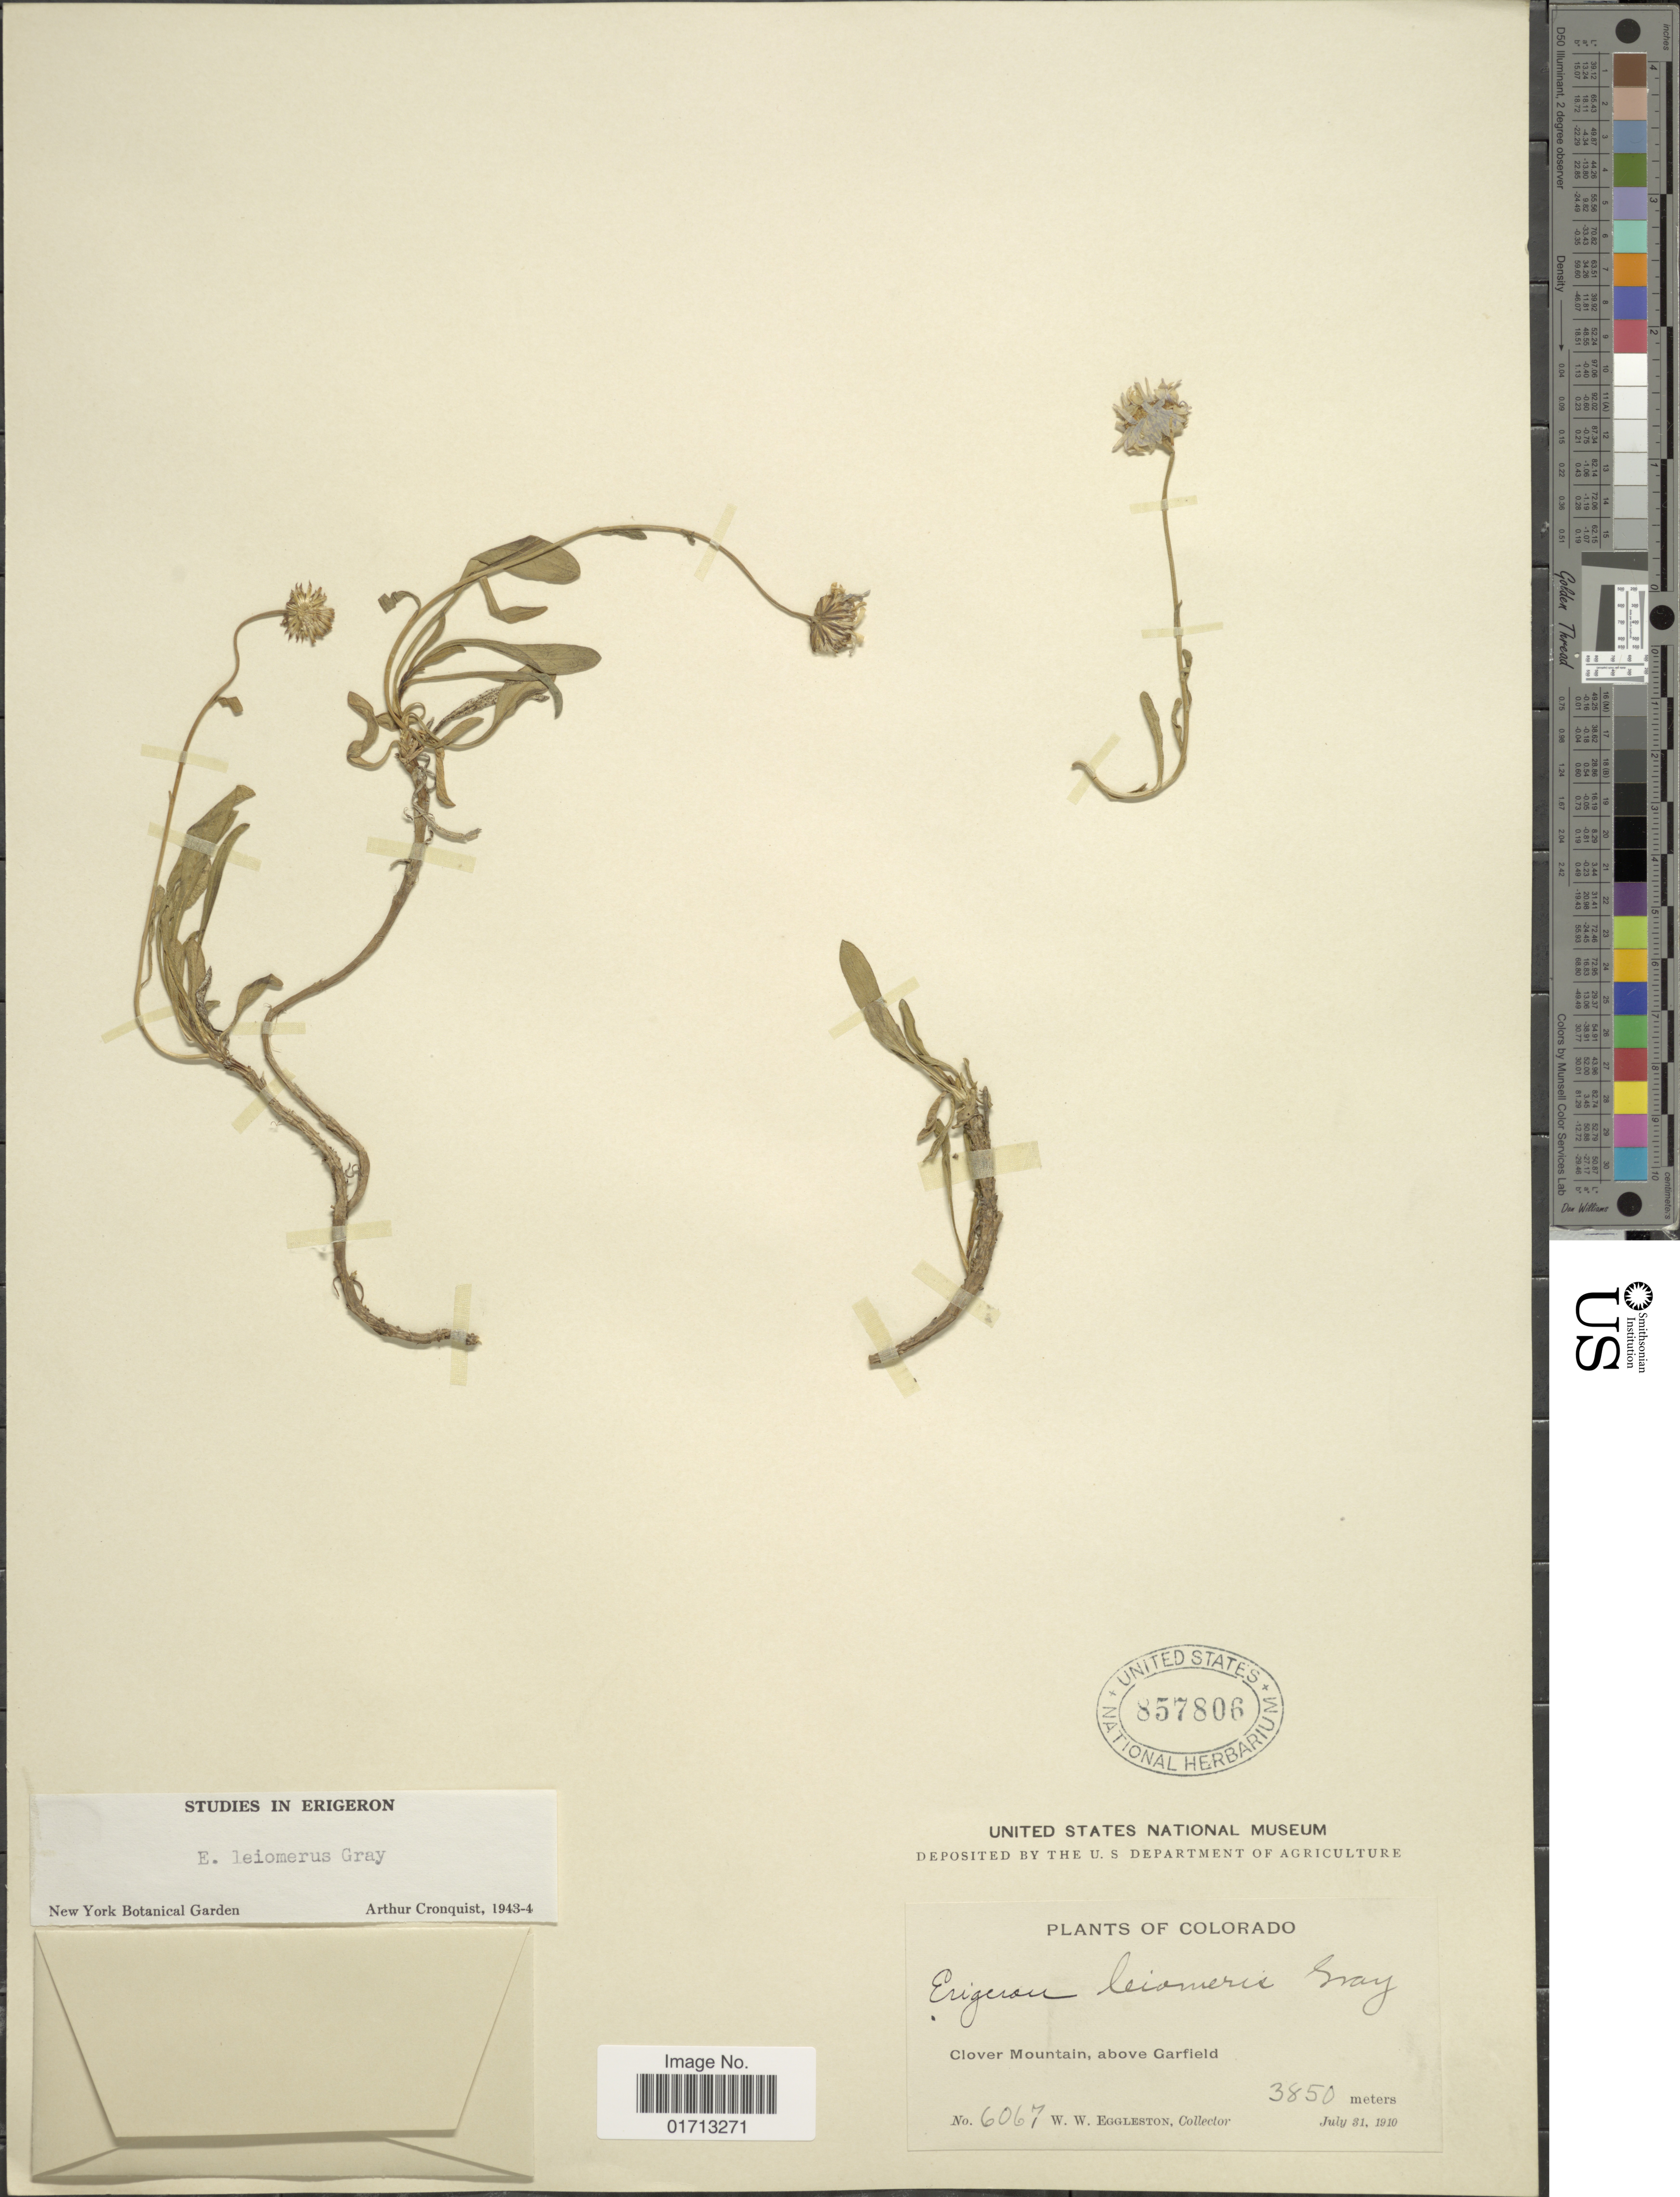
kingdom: Plantae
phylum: Tracheophyta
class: Magnoliopsida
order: Asterales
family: Asteraceae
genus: Erigeron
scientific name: Erigeron leiomerus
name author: A. Gray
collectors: W. W. Eggleston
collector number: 6067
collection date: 1910-07-31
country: United States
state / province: Colorado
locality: Clover Mountain, above Garfield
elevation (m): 3850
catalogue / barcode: US 857806